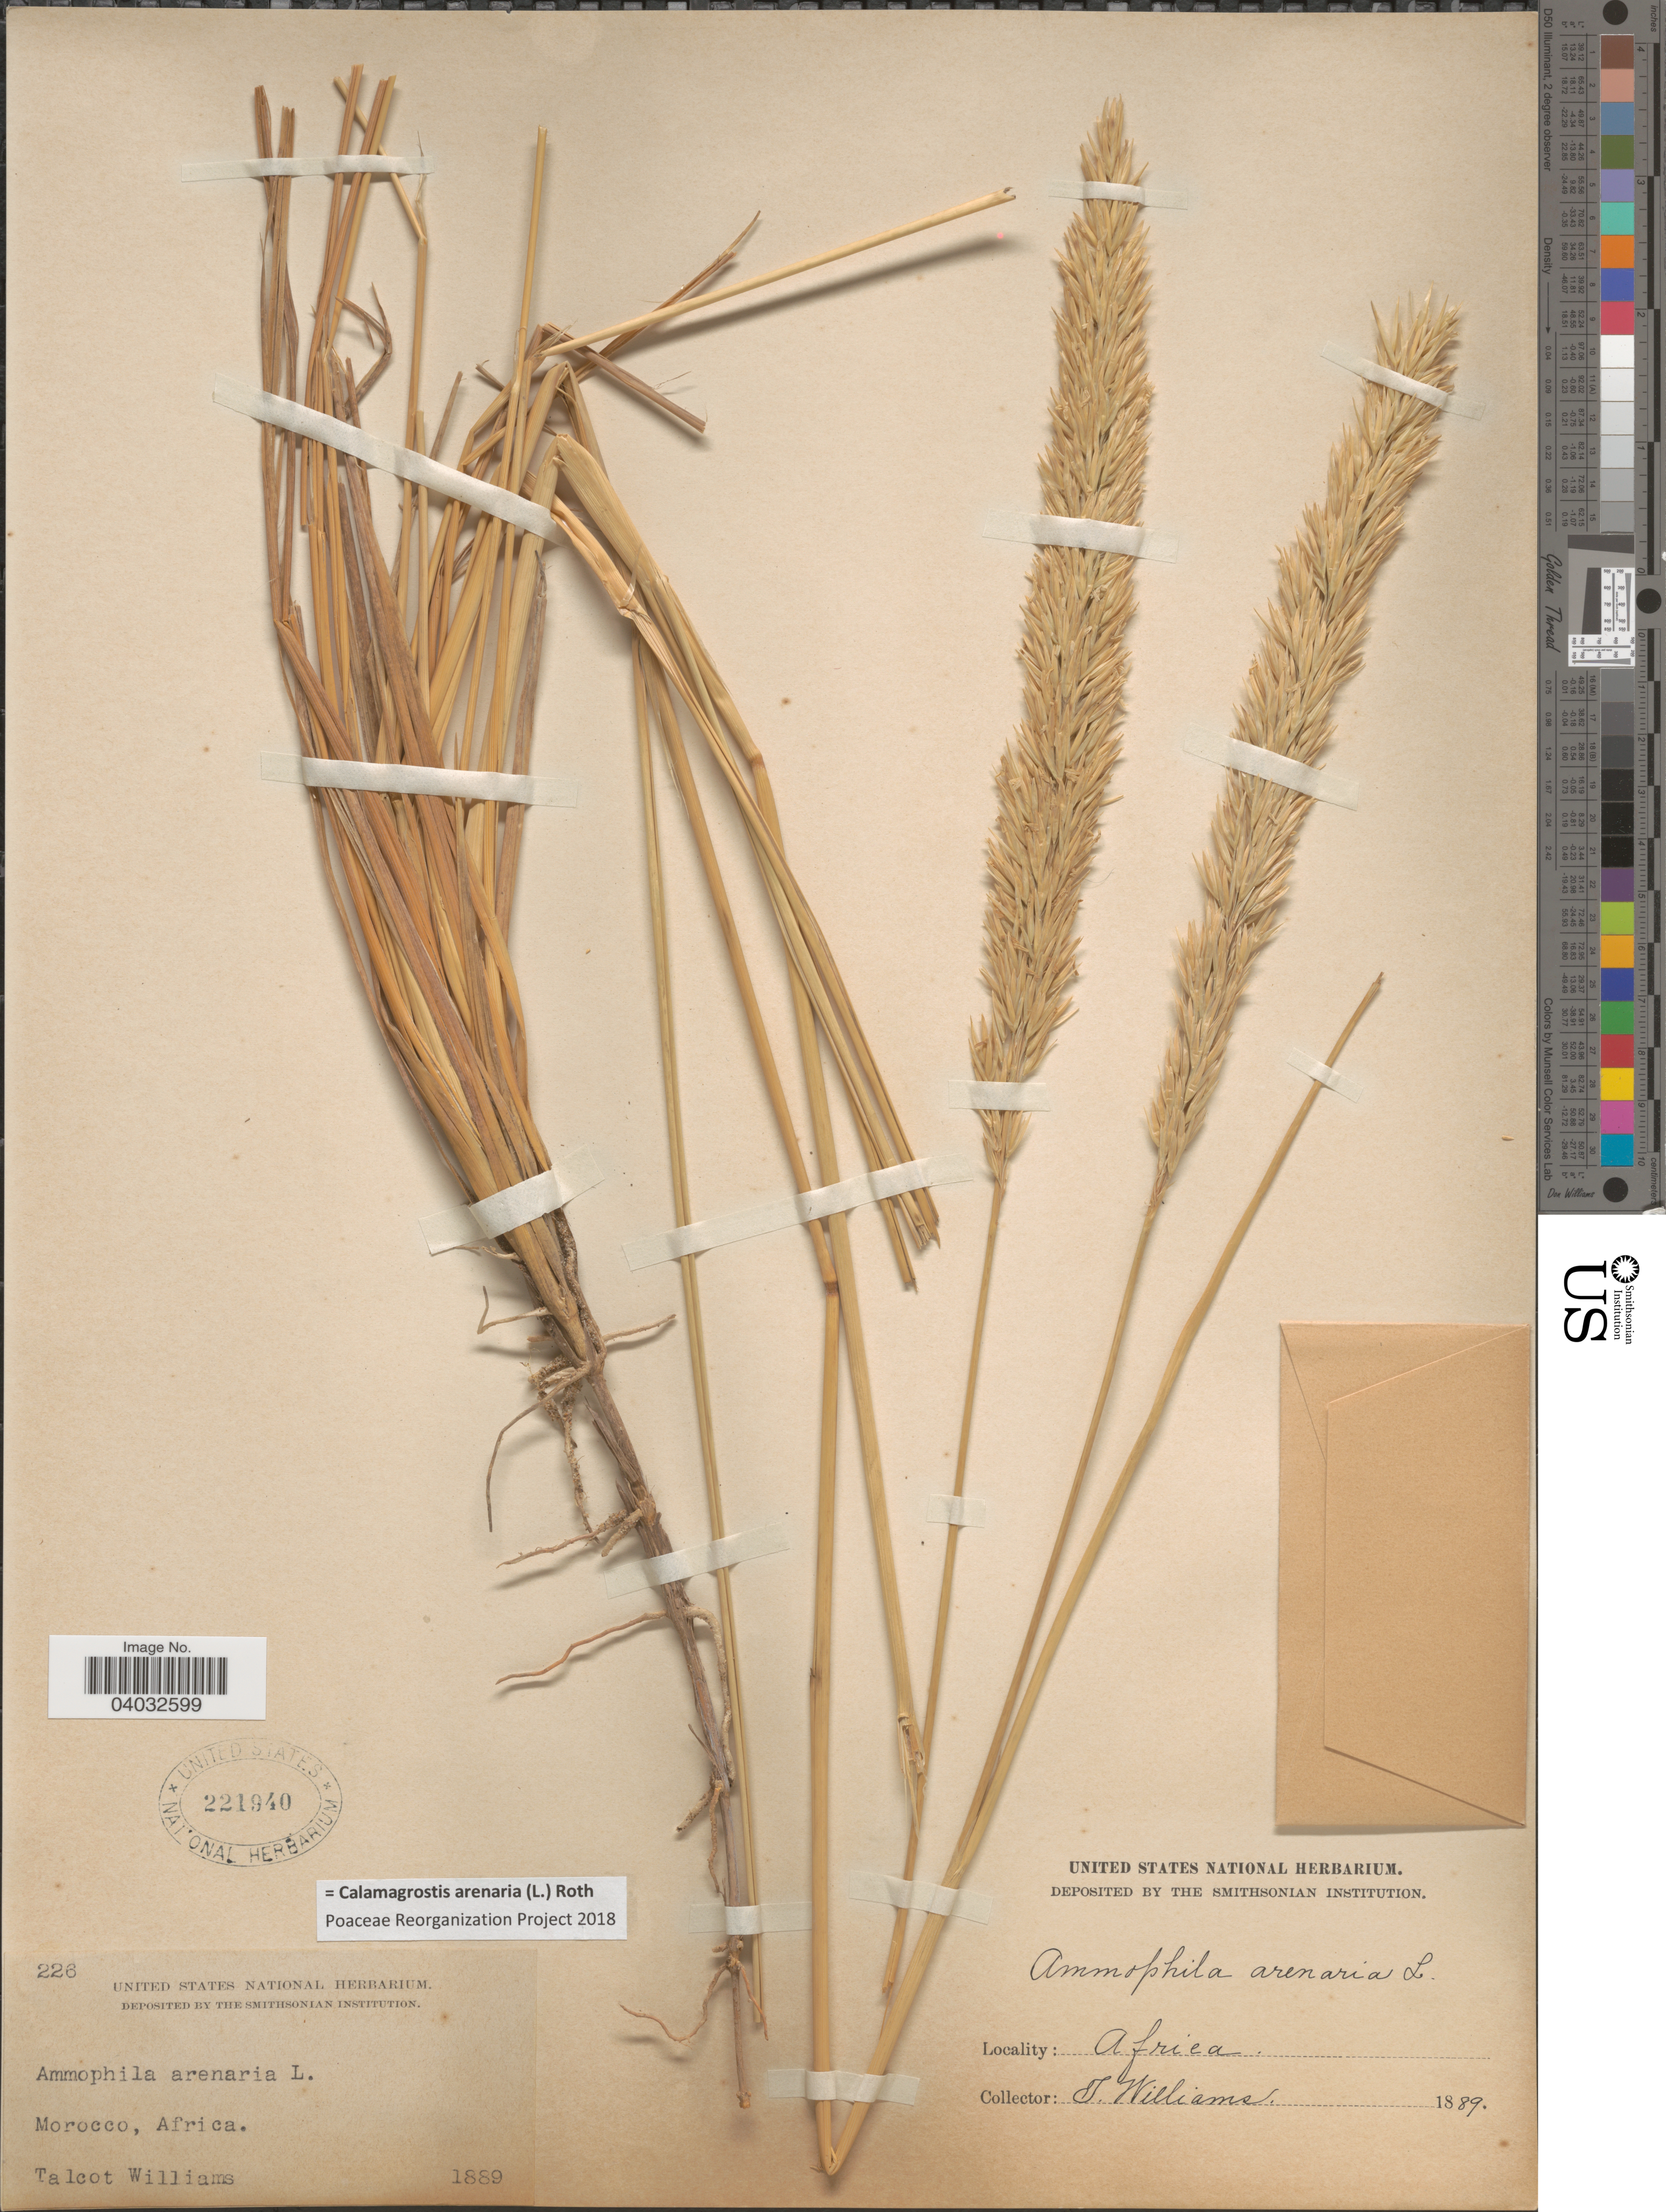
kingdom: Plantae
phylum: Tracheophyta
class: Liliopsida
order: Poales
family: Poaceae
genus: Calamagrostis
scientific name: Calamagrostis arenaria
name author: (L.) Roth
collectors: T. Williams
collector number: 226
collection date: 1889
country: Morocco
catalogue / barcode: US 221940